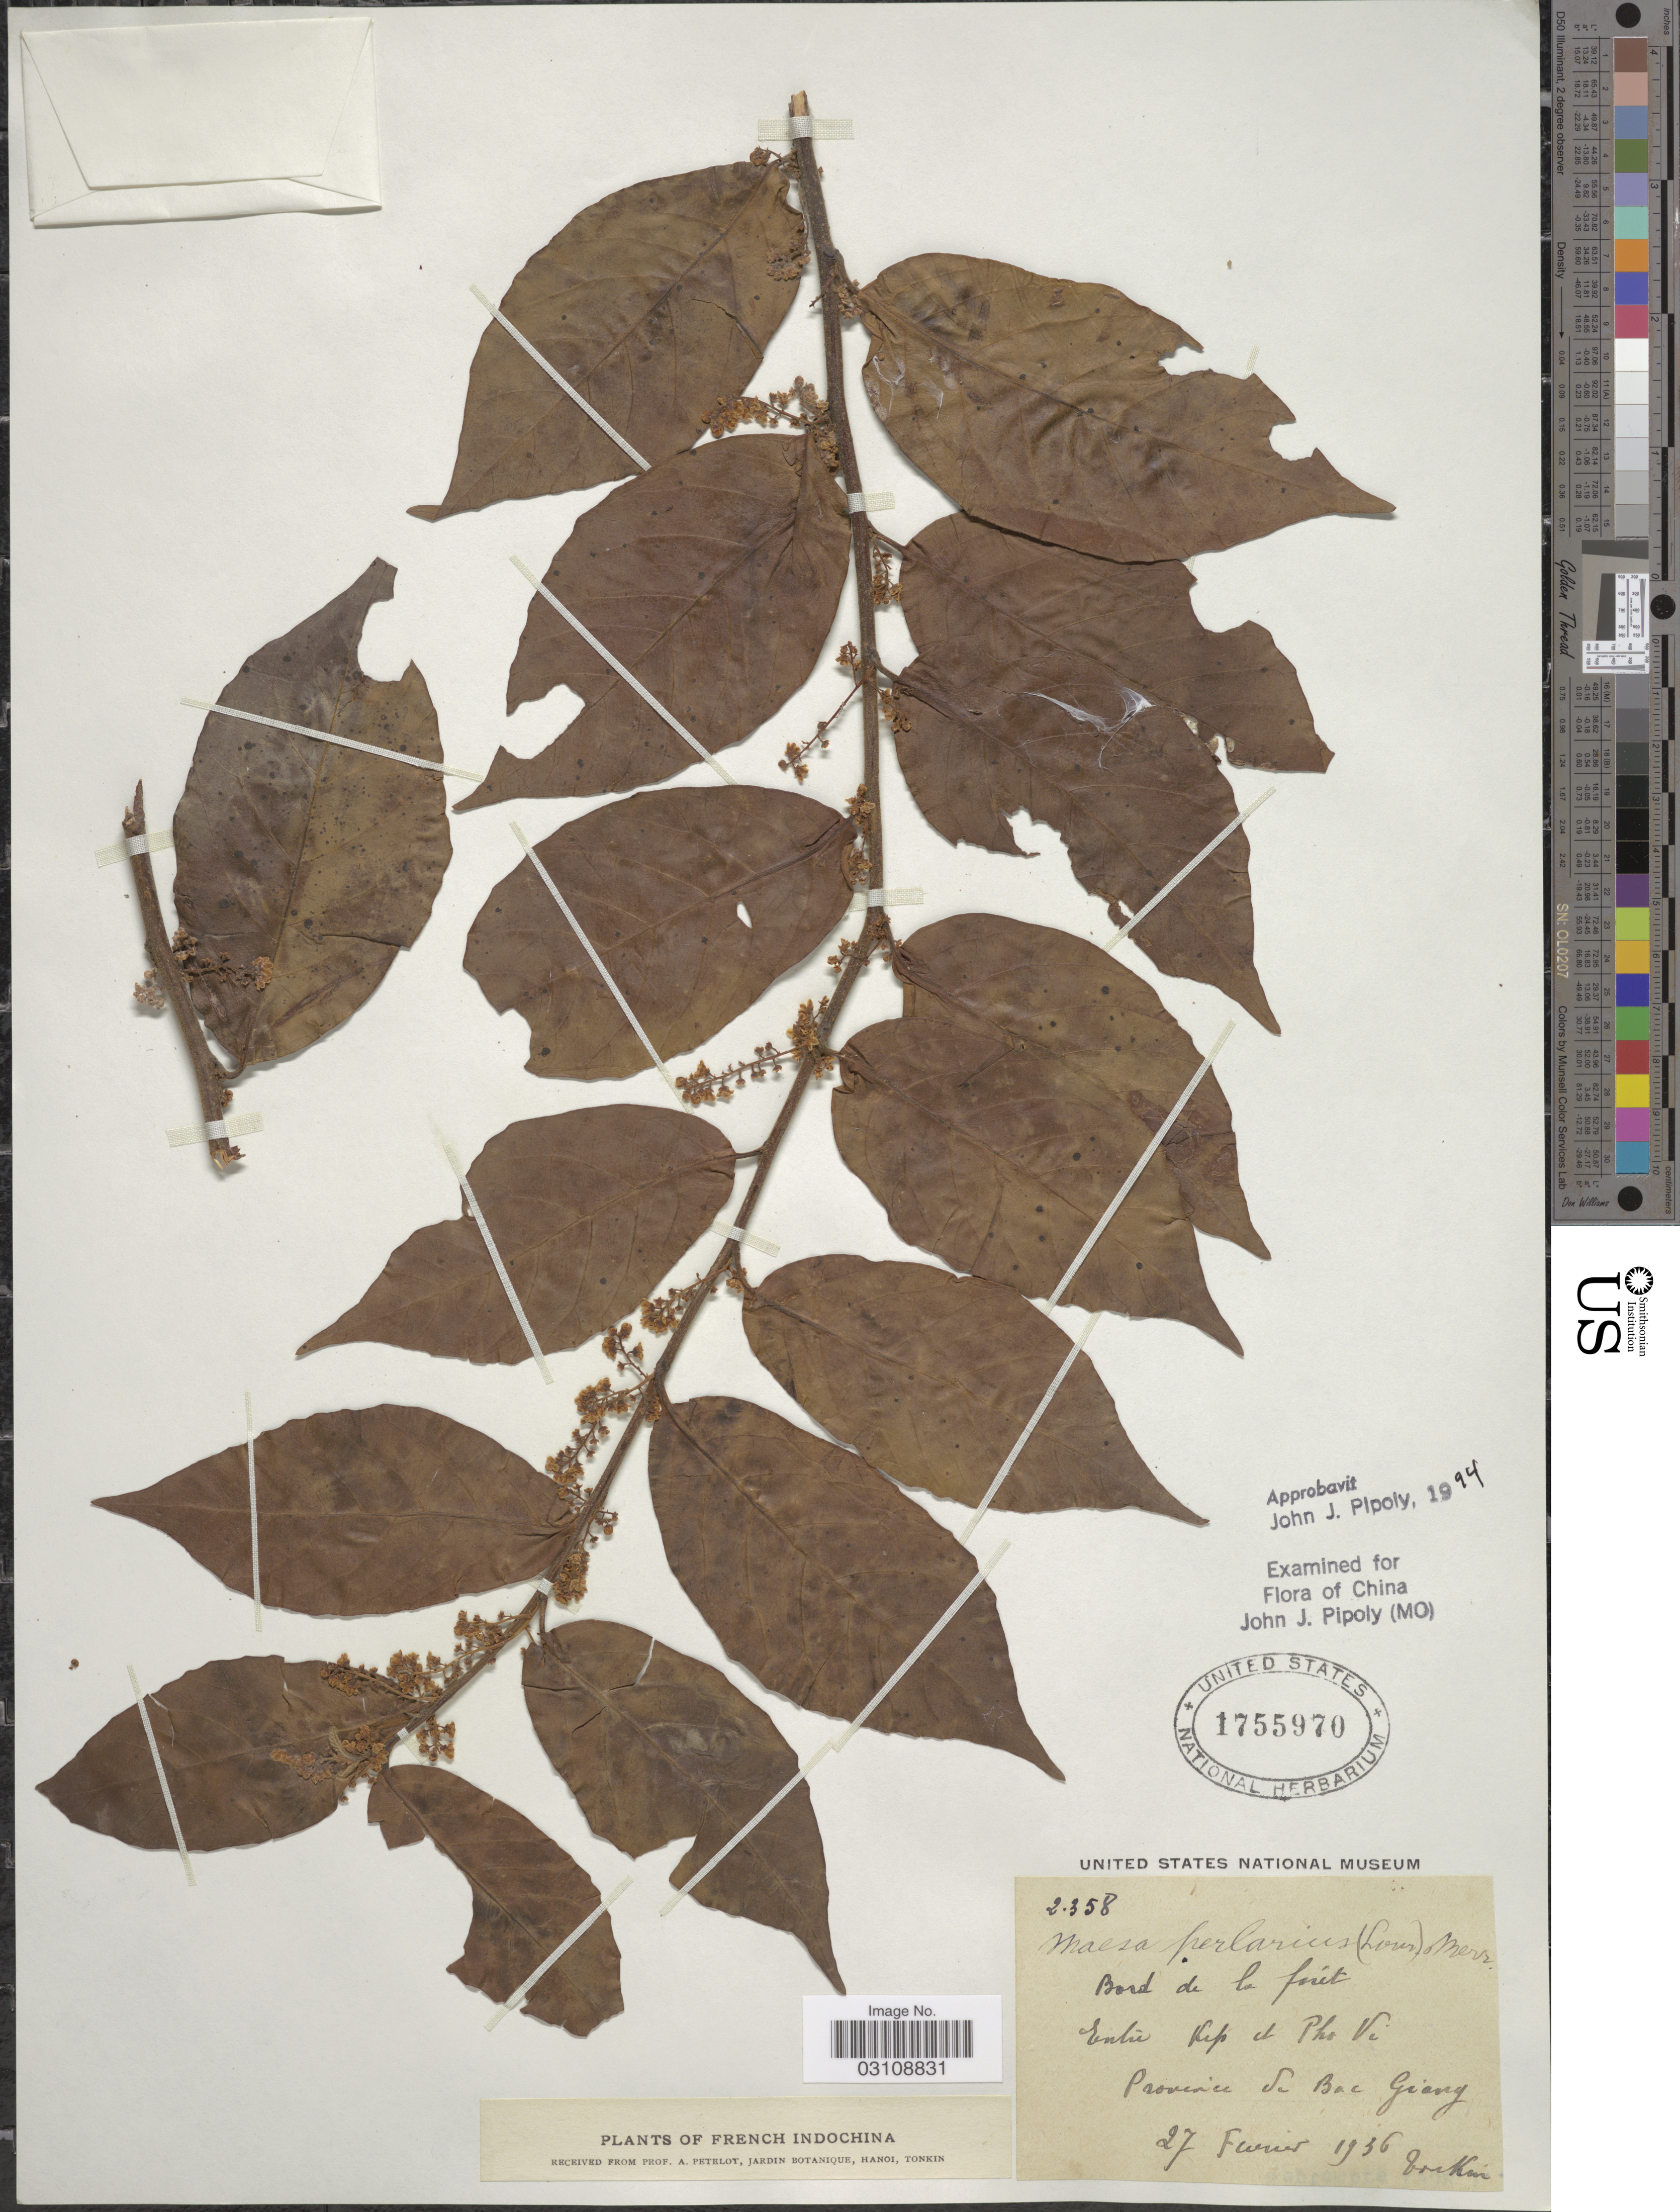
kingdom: Plantae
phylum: Tracheophyta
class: Magnoliopsida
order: Ericales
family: Primulaceae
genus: Maesa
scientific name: Maesa perlaria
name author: (Lour.) Merr.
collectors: A. Petelot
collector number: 2358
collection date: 1936-02-27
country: Vietnam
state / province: Bac Giang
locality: French Indochina, Entre Kip et Pho Vi, Province de Bac Giang. Tonkin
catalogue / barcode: US 1755970